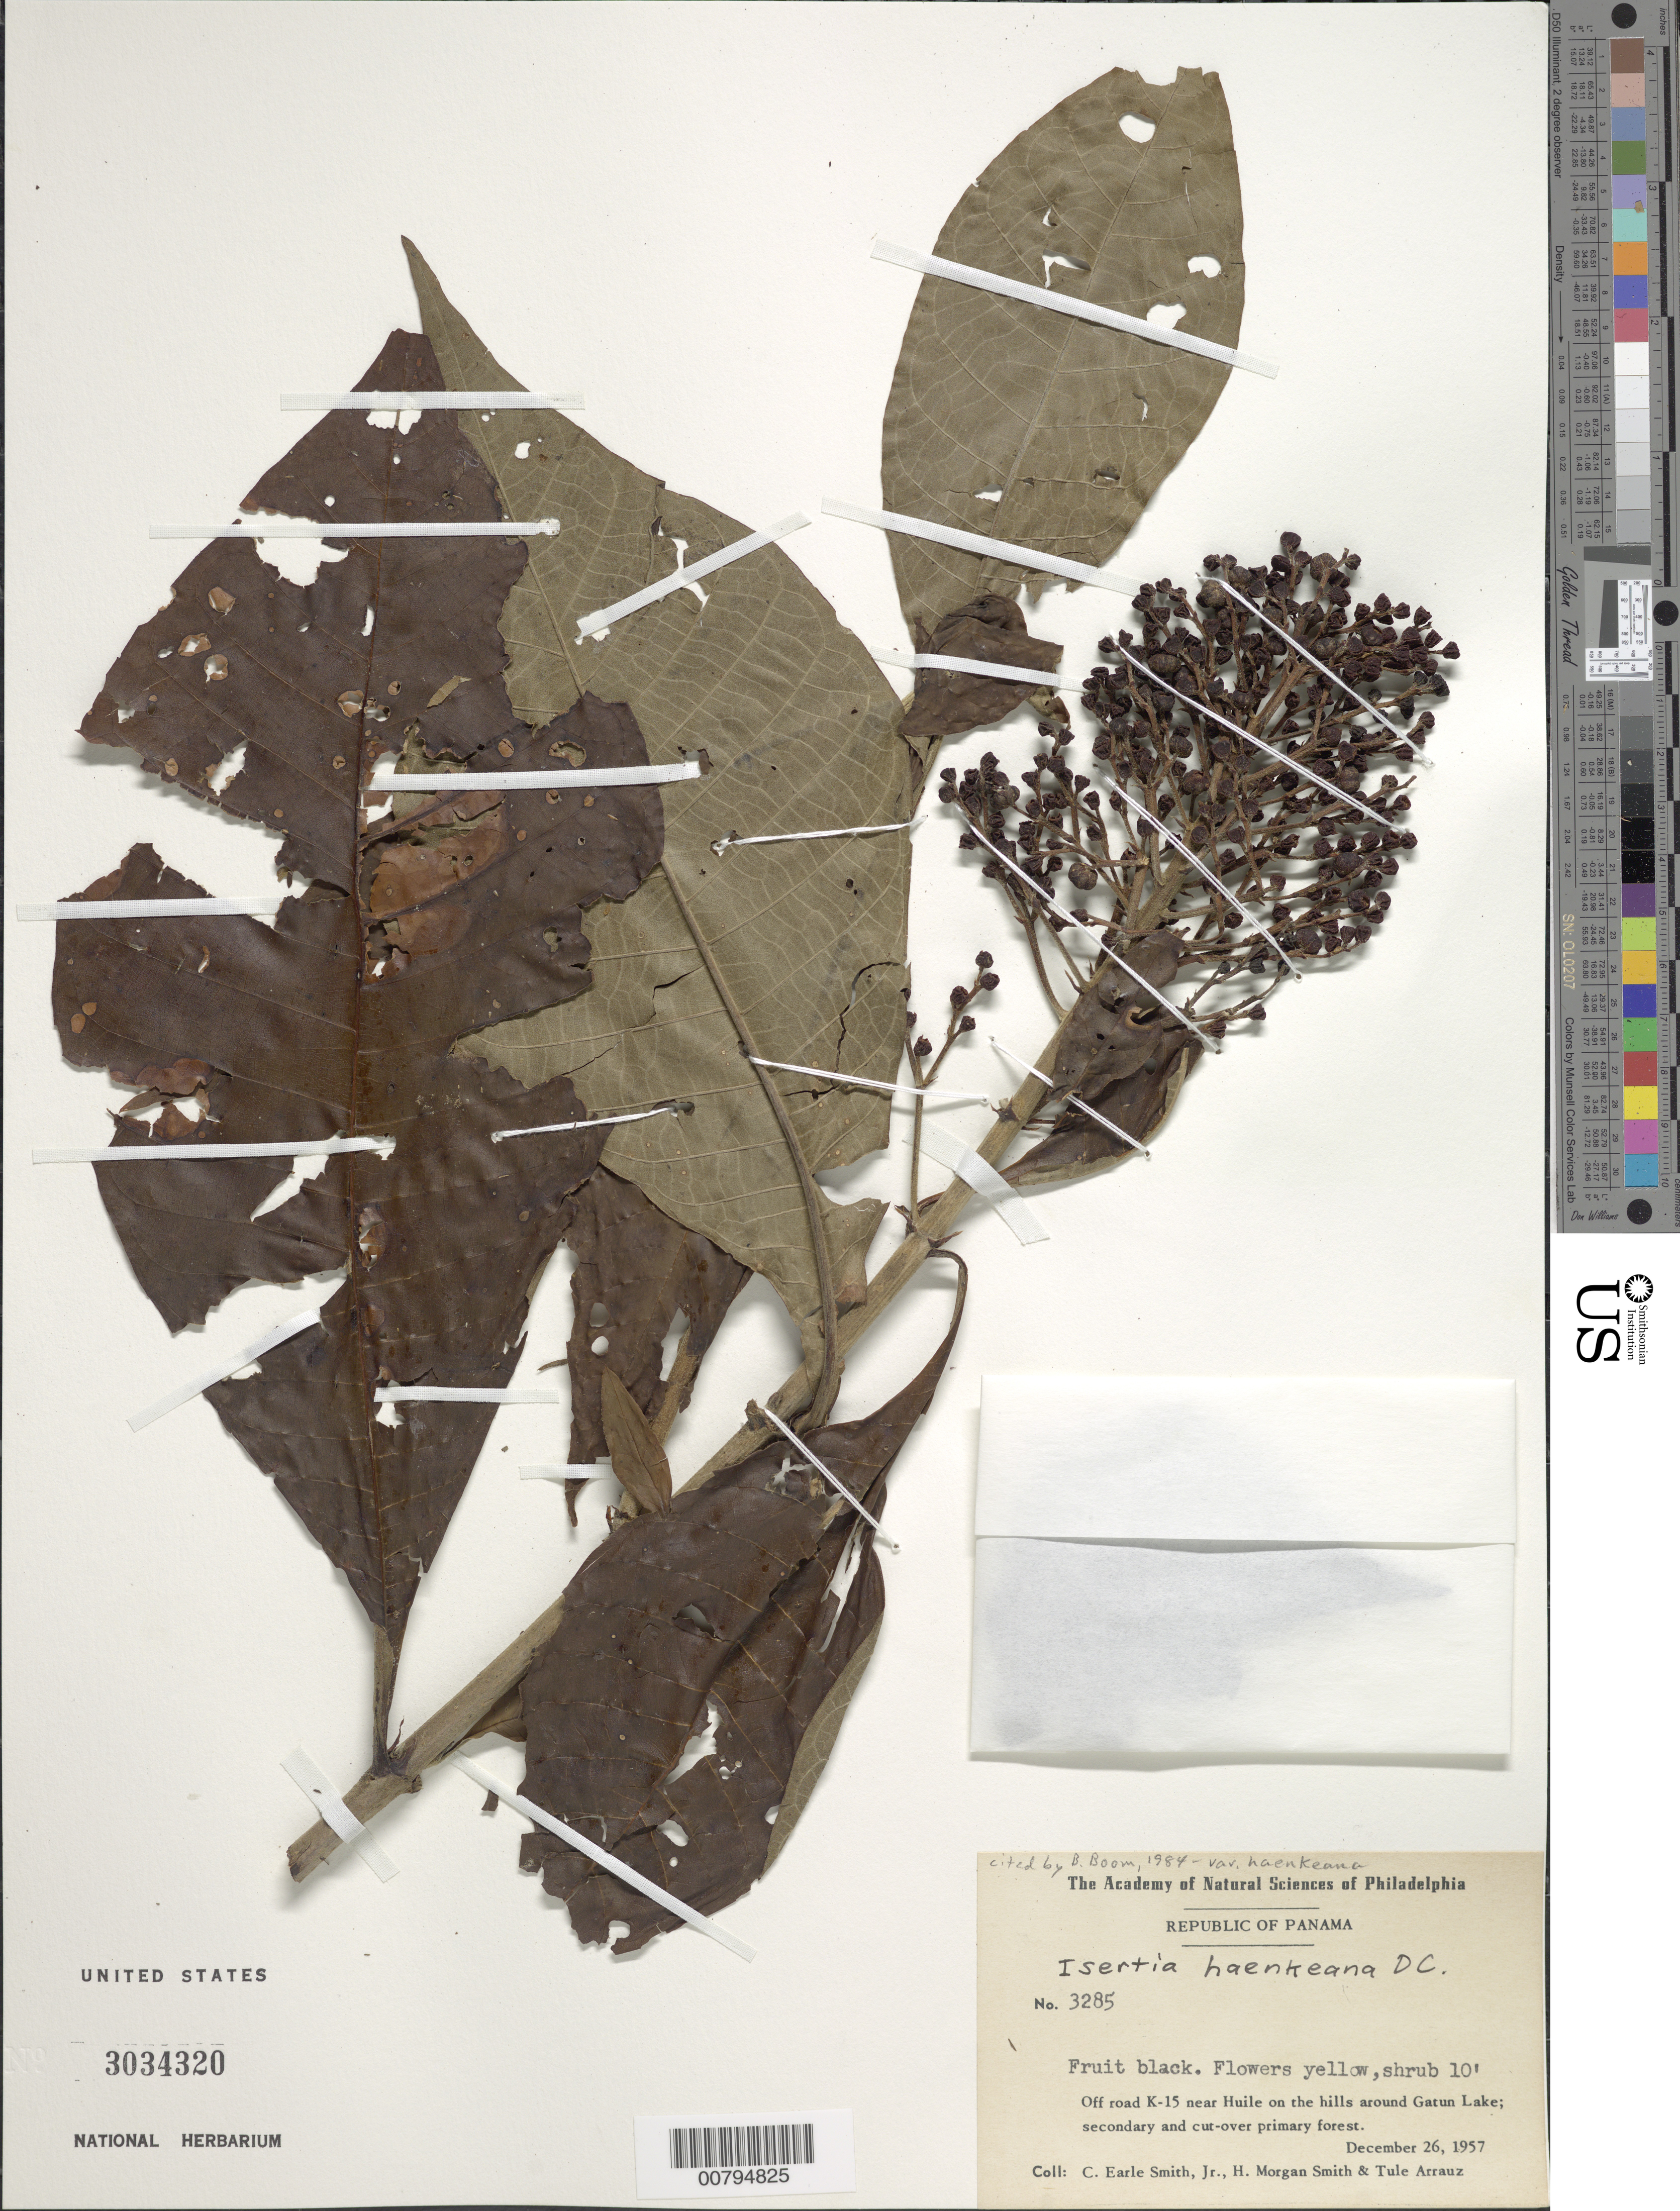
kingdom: Plantae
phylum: Tracheophyta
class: Magnoliopsida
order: Gentianales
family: Rubiaceae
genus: Isertia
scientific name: Isertia haenkeana var. haenkeana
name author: DC.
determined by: Boom, B. M.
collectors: C. E. Smith Jr., H. M. Smith & T. Arrauz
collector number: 3285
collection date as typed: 26 Dec 1957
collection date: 1957-12-26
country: Panama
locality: Off road K-15 near Huile, on the hills around Gatun Lake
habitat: Secondary and cut-over primary forest on hills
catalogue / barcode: US 3034320-2